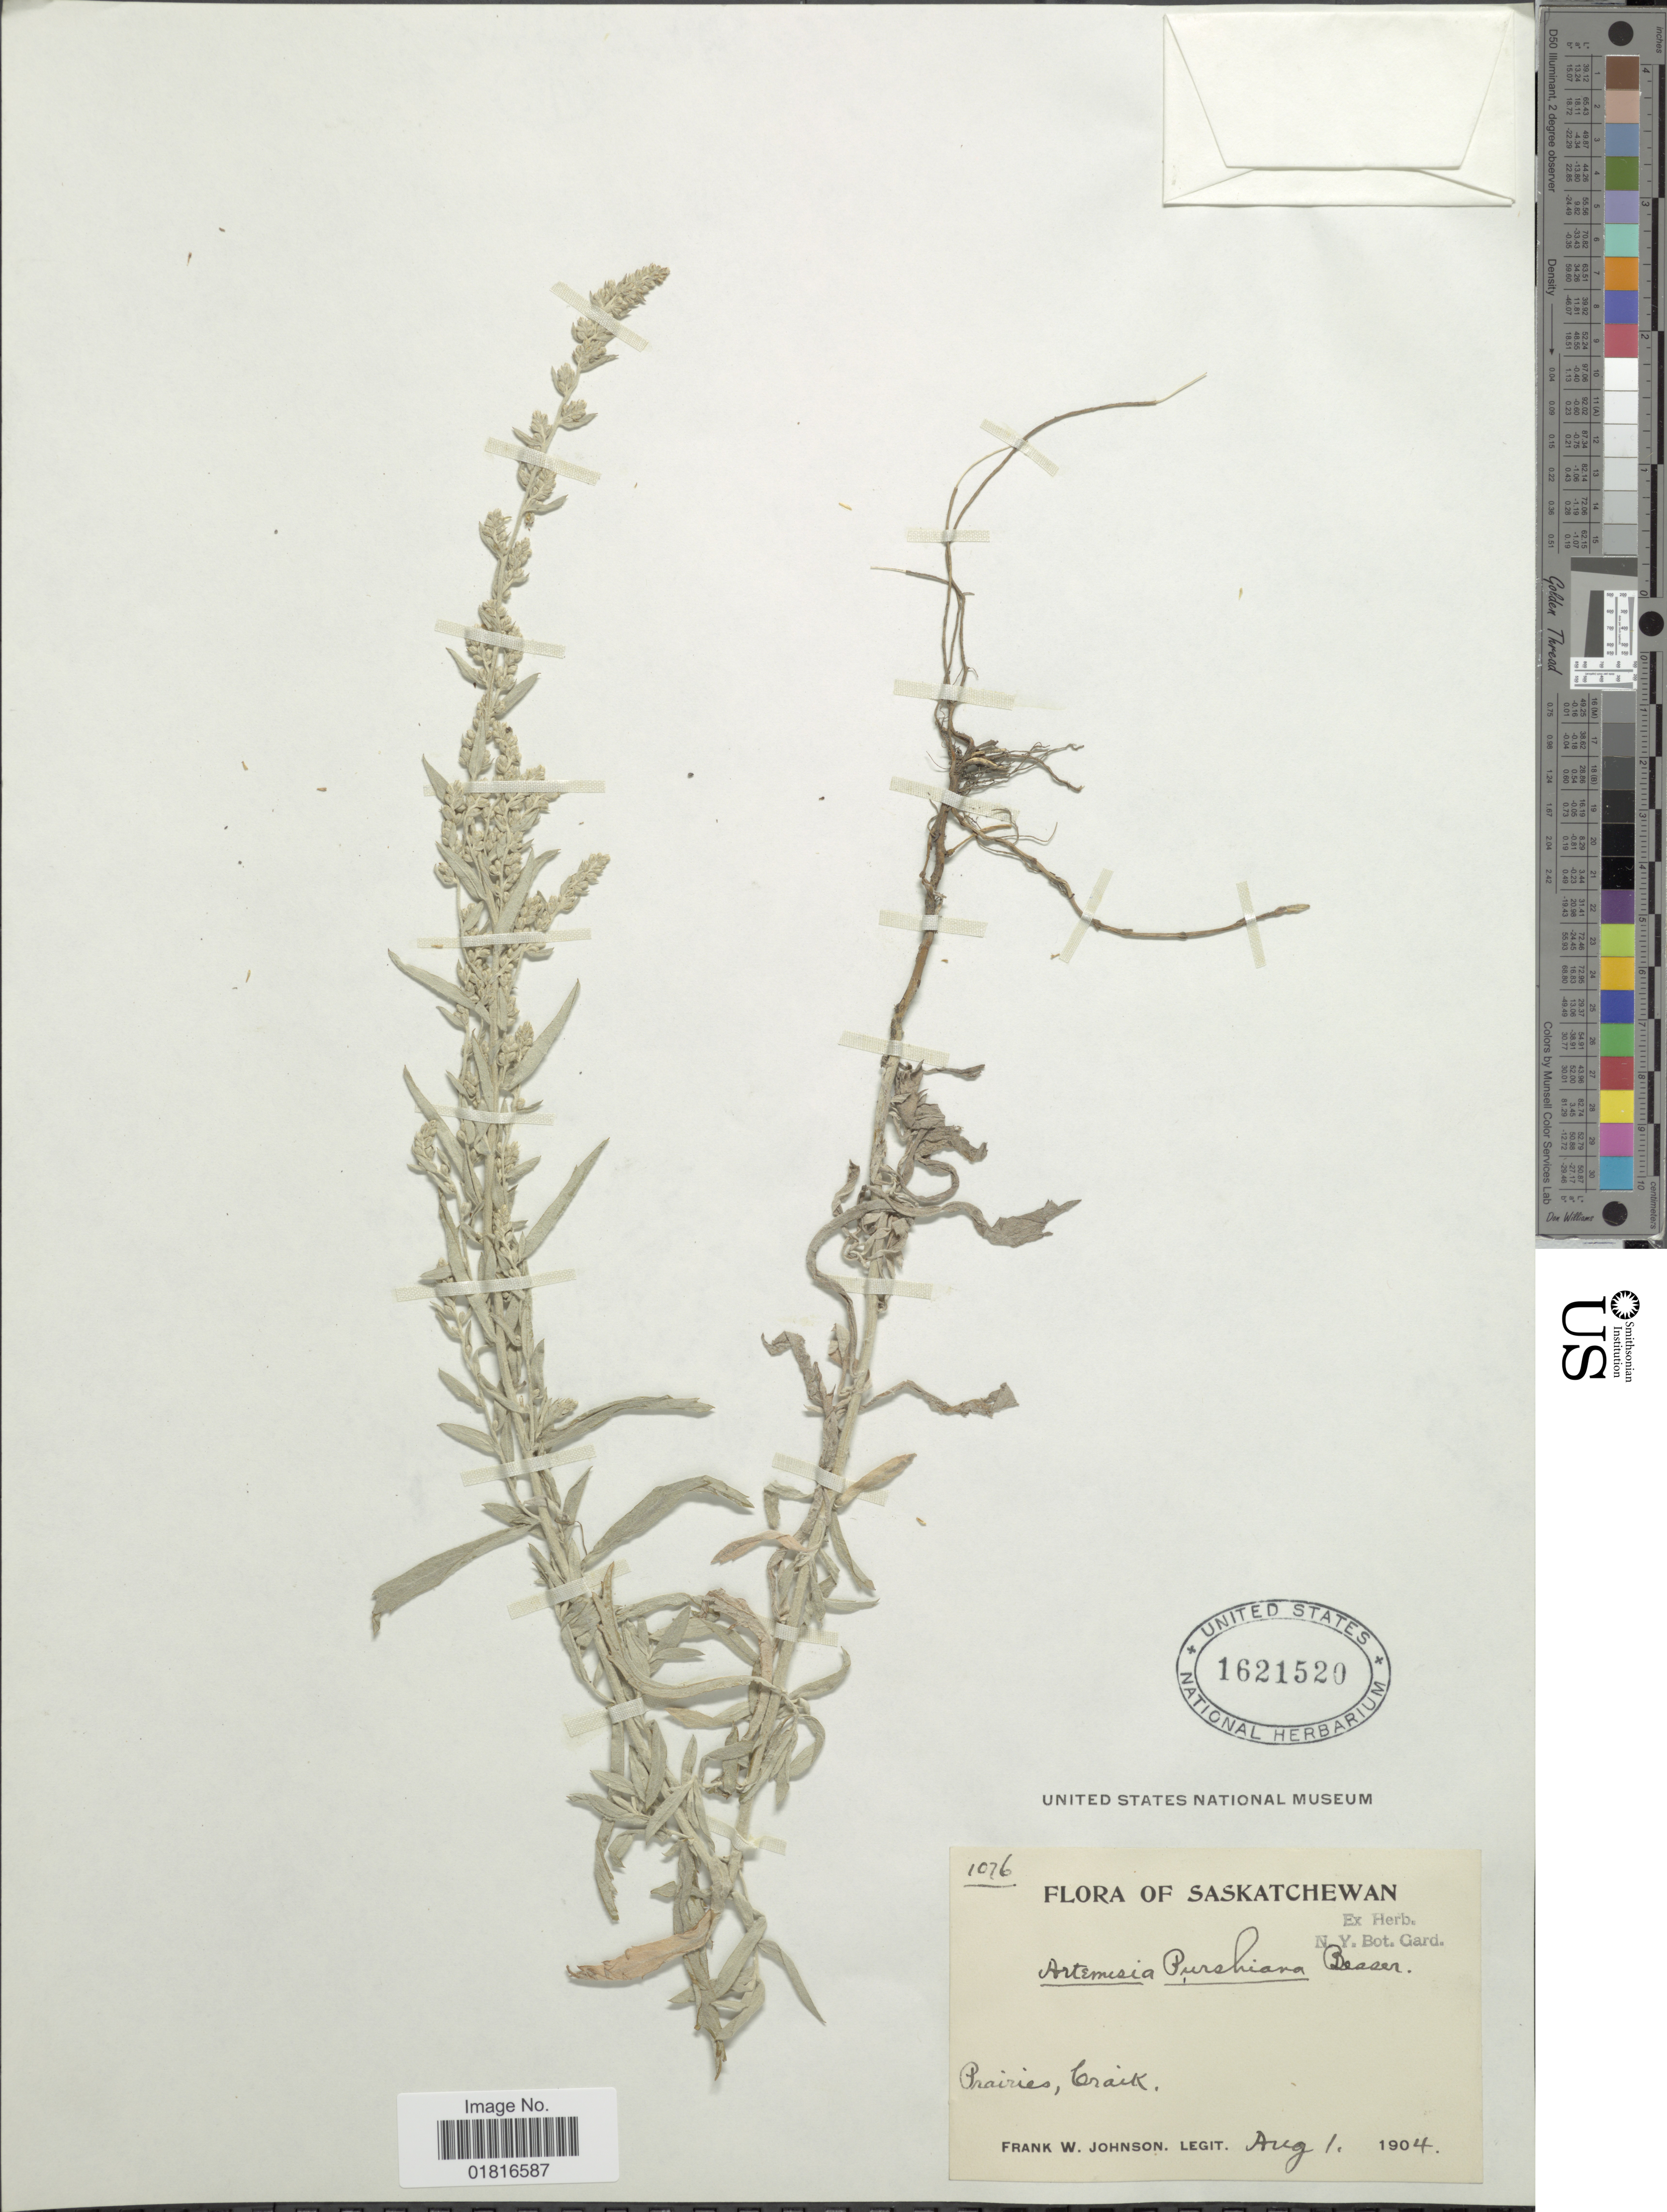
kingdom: Plantae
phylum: Tracheophyta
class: Magnoliopsida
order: Asterales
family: Asteraceae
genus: Artemisia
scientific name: Artemisia purshiana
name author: Besser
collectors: F. W. Johnson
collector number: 1076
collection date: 1904-08-01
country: Canada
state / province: Saskatchewan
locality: Prairies, Craik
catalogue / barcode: US 1621520